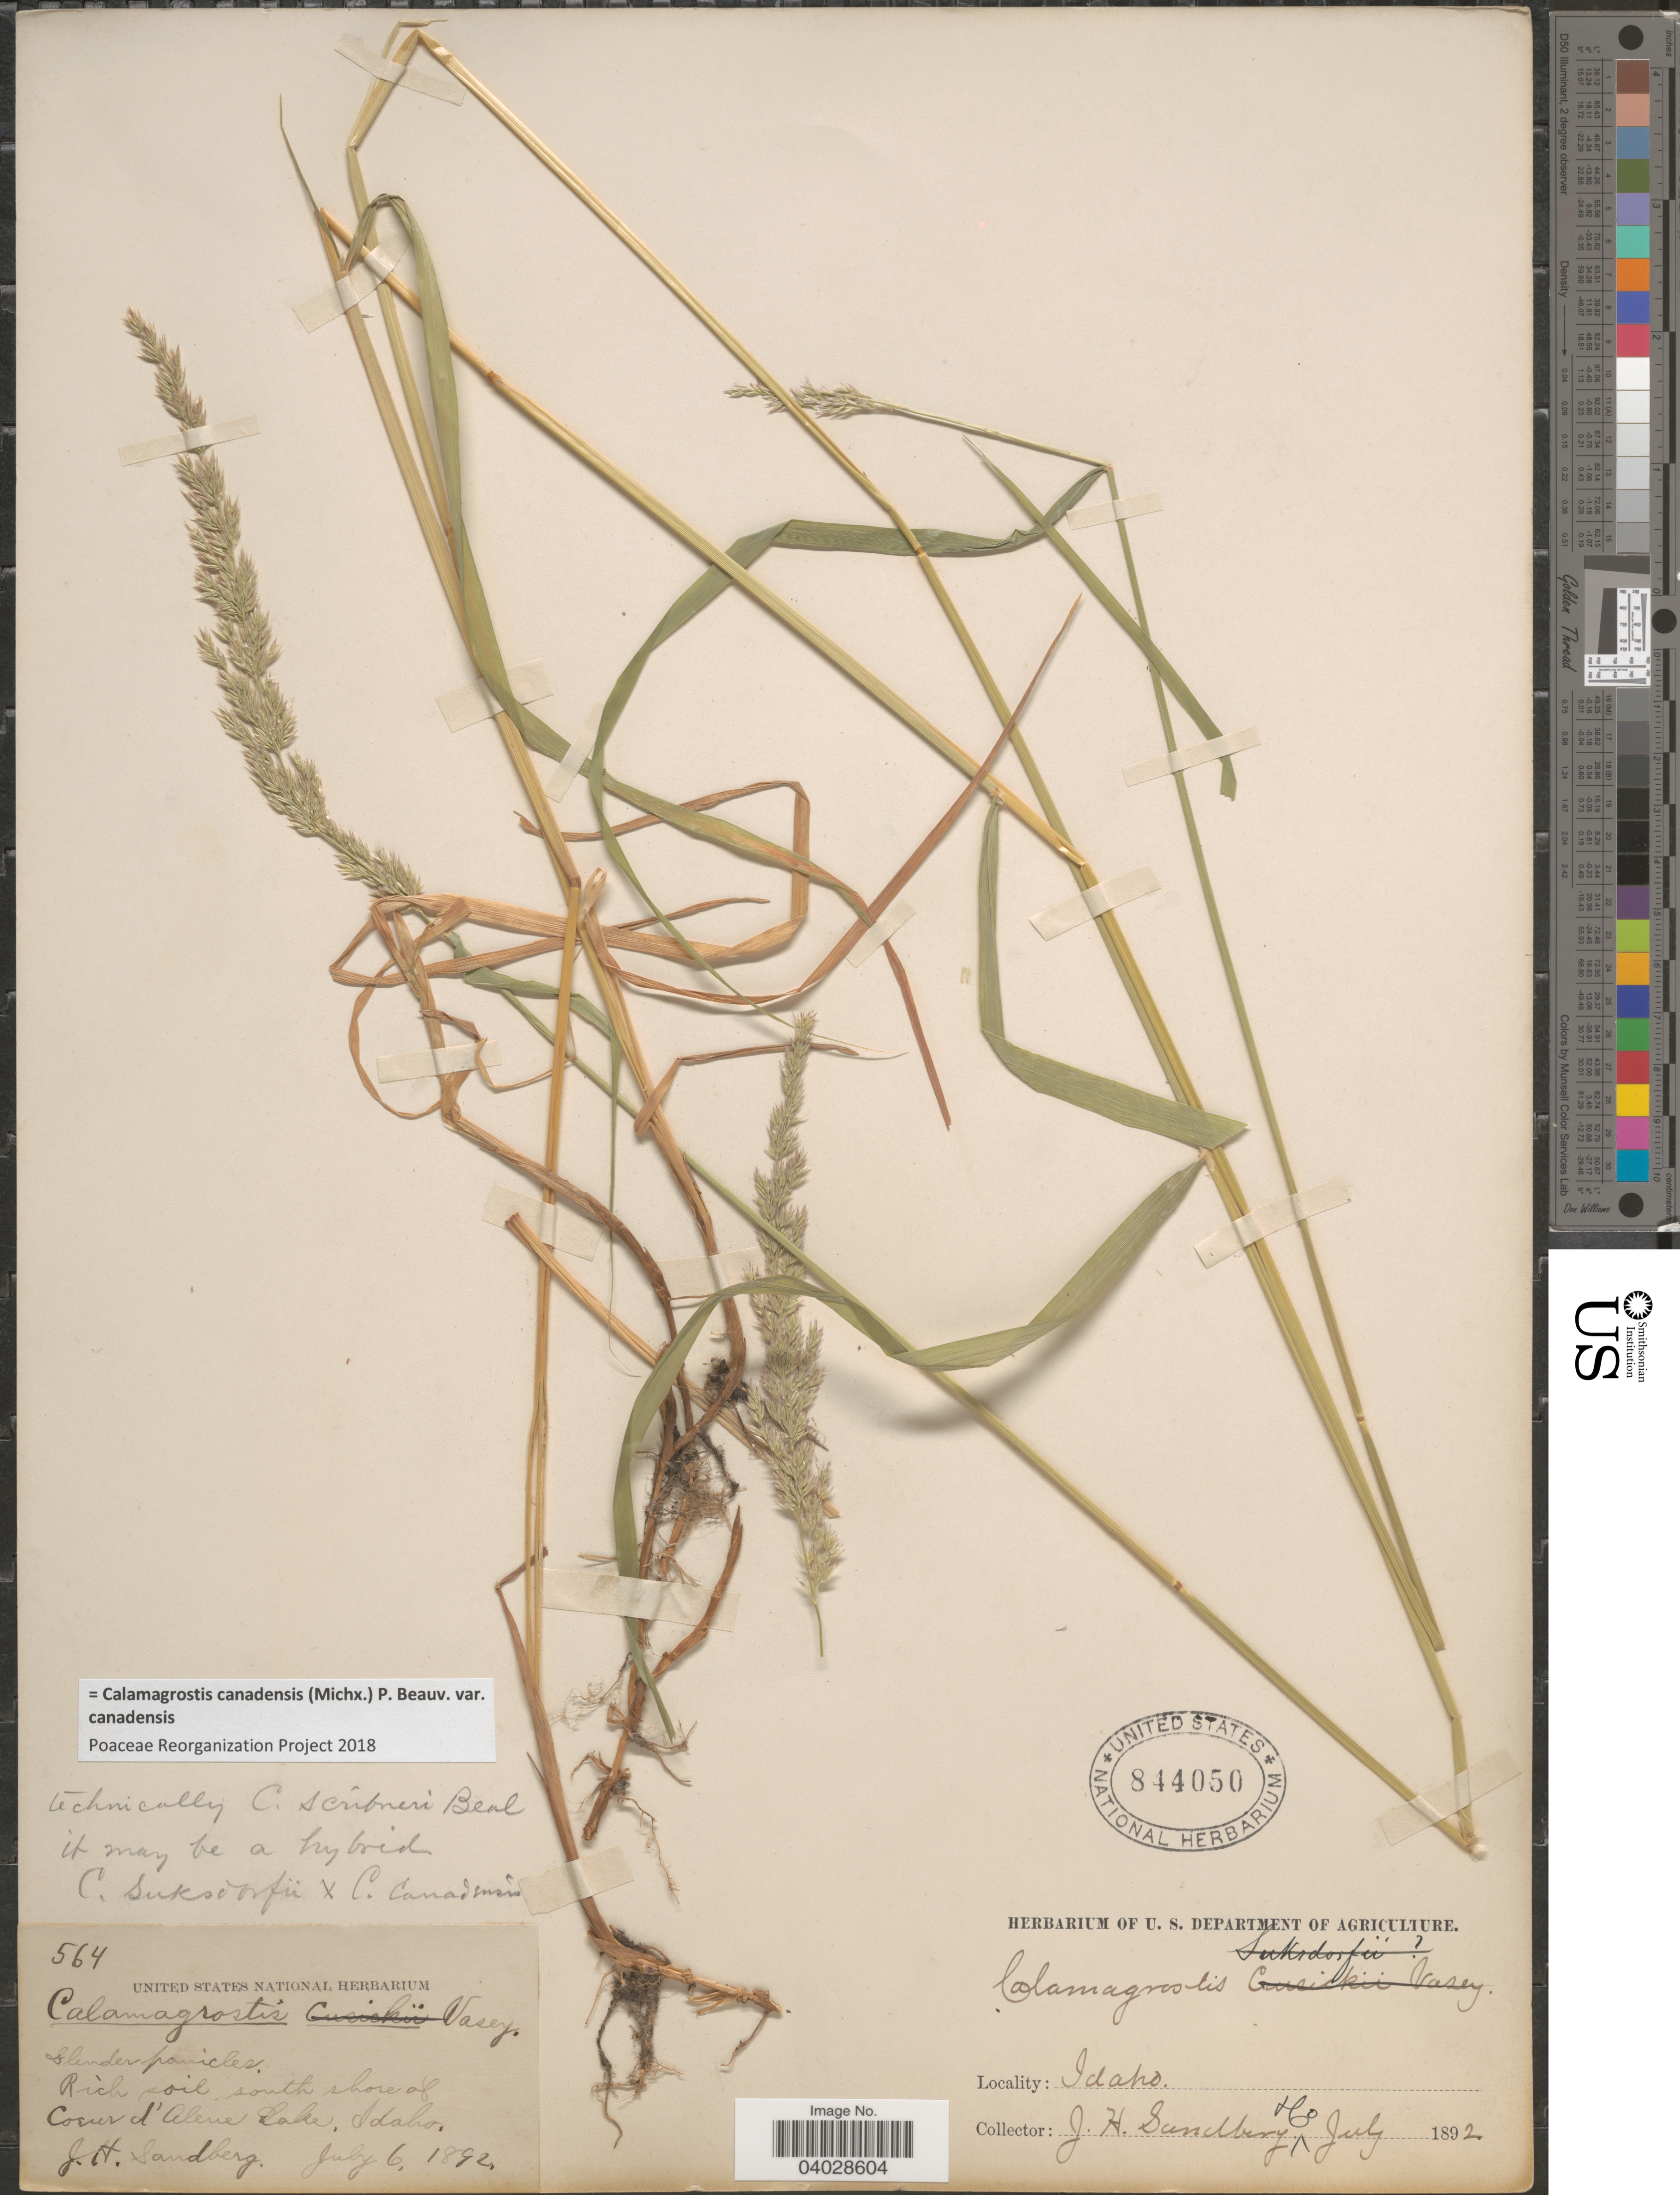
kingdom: Plantae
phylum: Tracheophyta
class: Liliopsida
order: Poales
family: Poaceae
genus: Calamagrostis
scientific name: Calamagrostis canadensis var. canadensis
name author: (Michx.) P. Beauv.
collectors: J. H. Sandberg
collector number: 564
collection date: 1892-07-06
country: United States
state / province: Idaho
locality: Slender panicles. Rich soil south shore of Coeur d'Alene Lake.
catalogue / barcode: US 844050